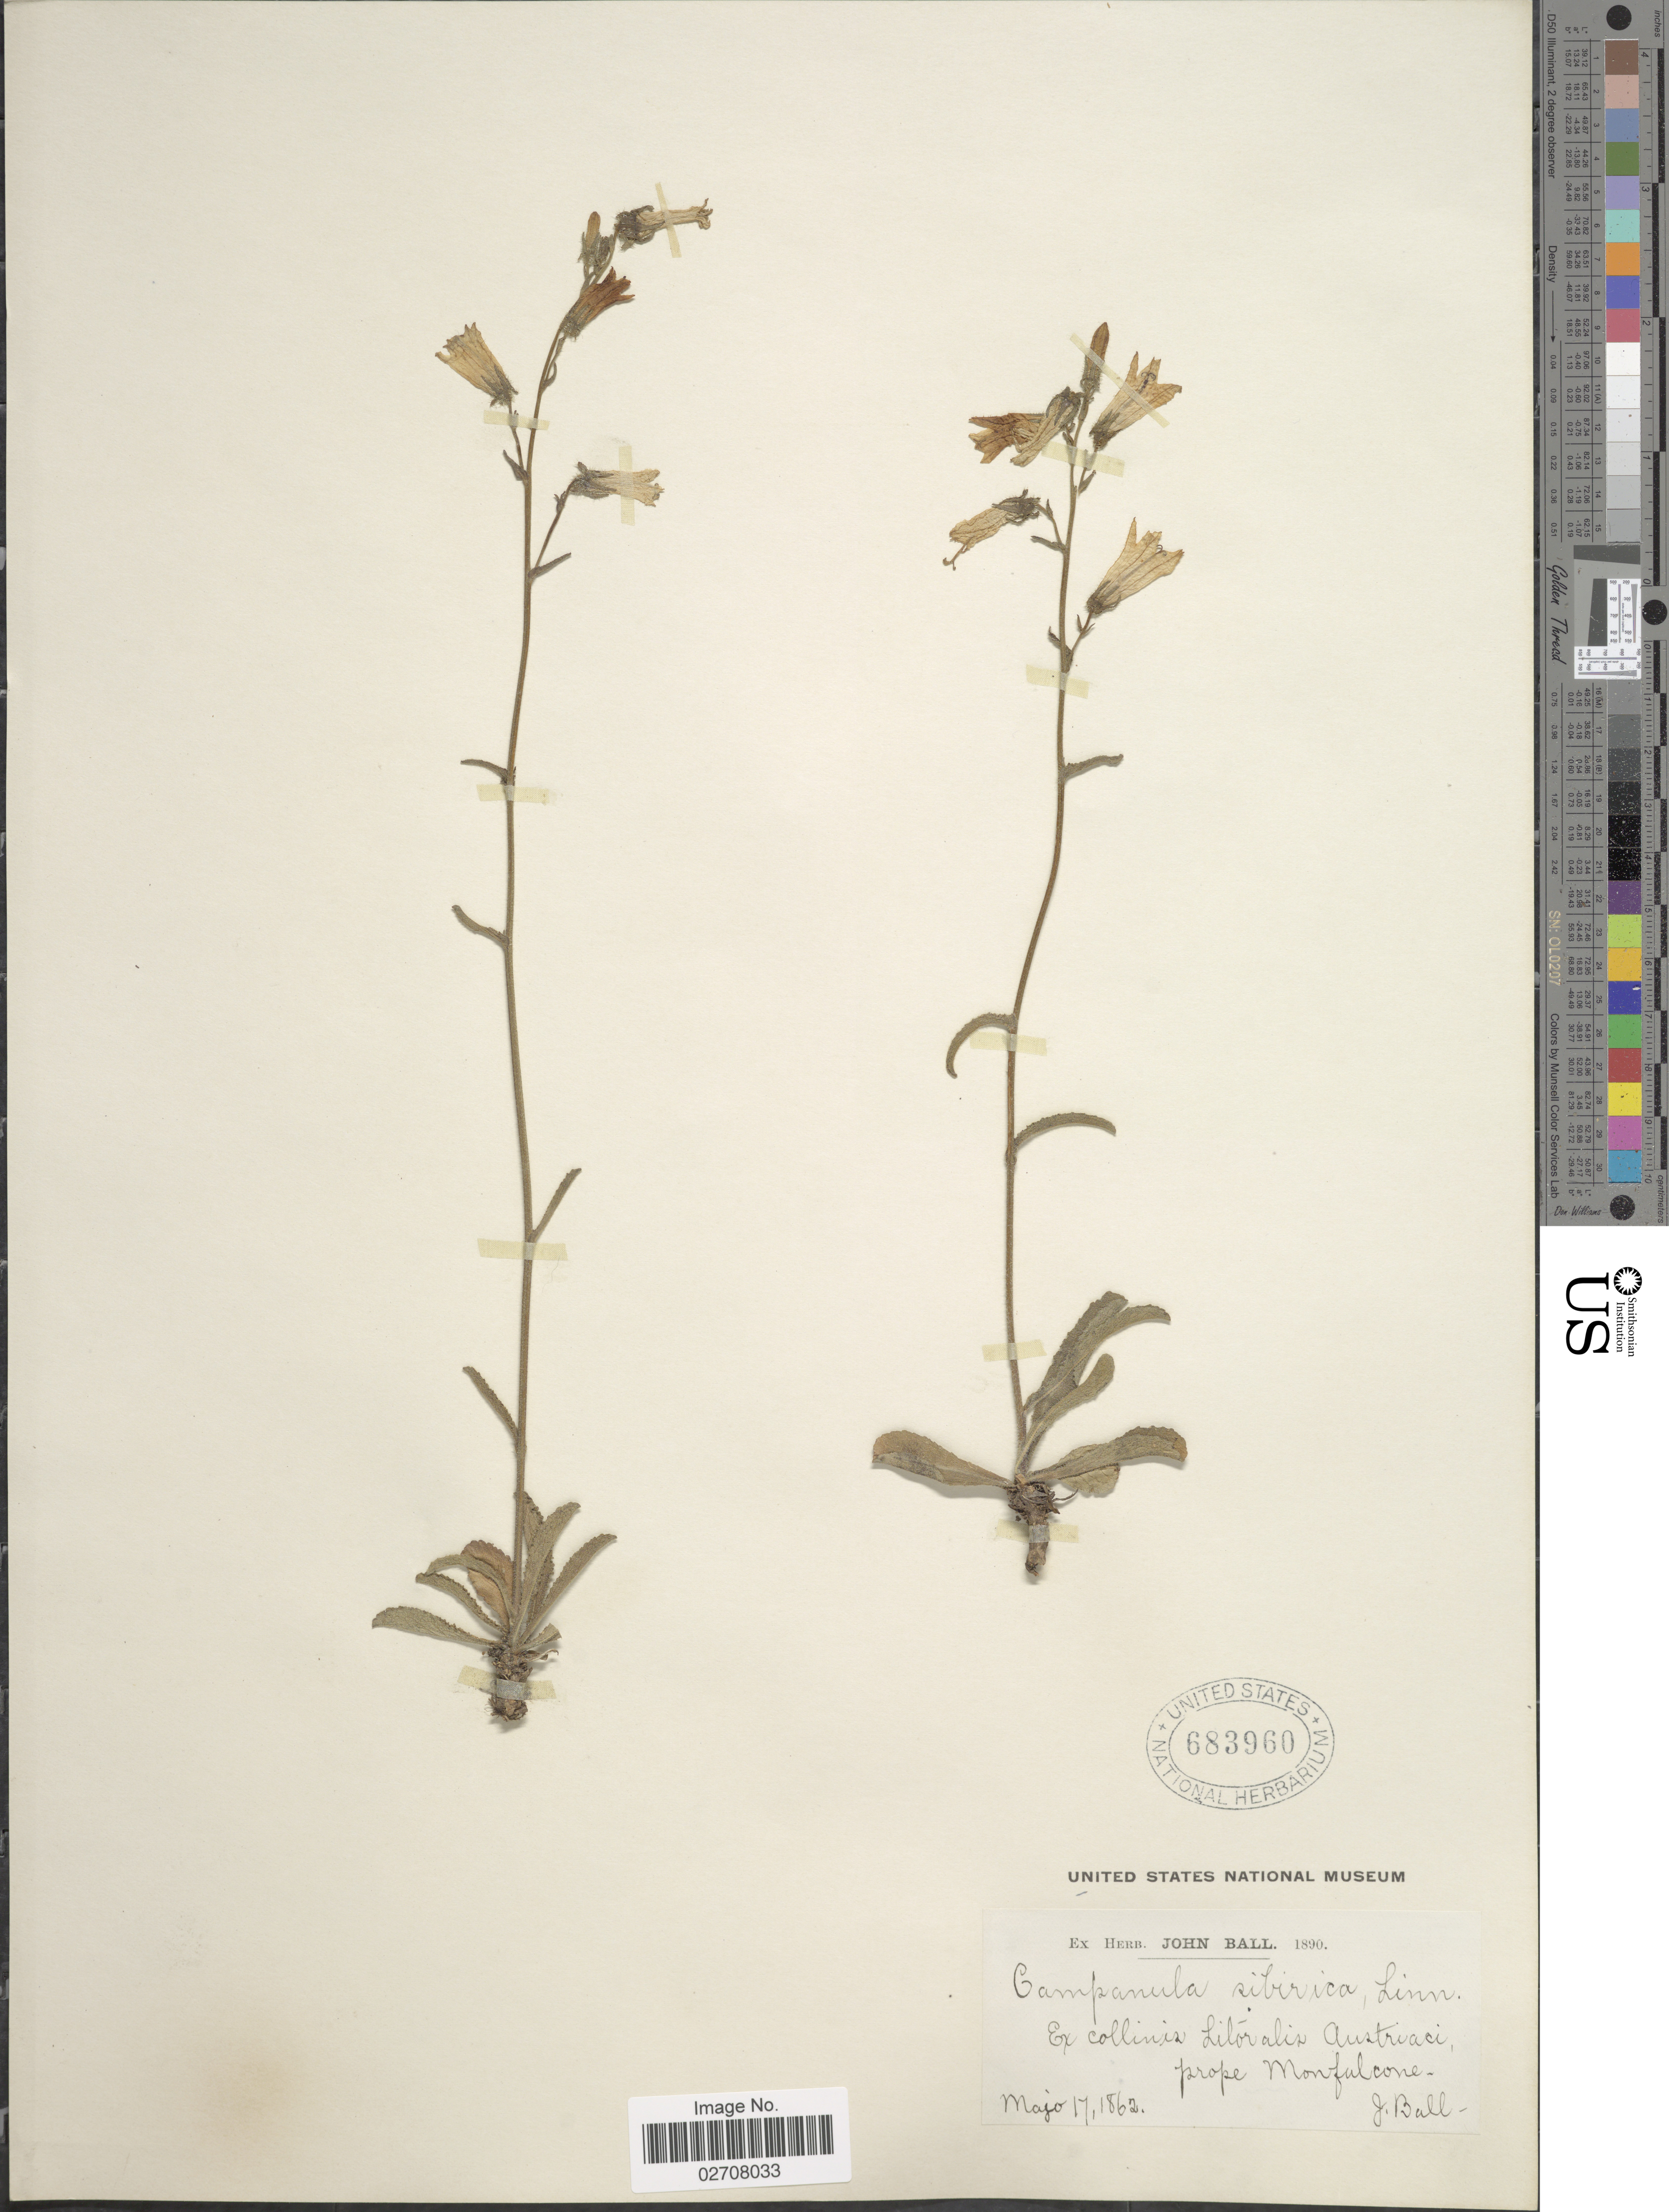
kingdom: Plantae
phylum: Tracheophyta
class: Magnoliopsida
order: Asterales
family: Campanulaceae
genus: Campanula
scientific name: Campanula sibirica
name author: L.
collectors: J. Ball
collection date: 1862-05-17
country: Italy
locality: ex Collinis Liloralis Austriaci prope Monfalcone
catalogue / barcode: US 683960